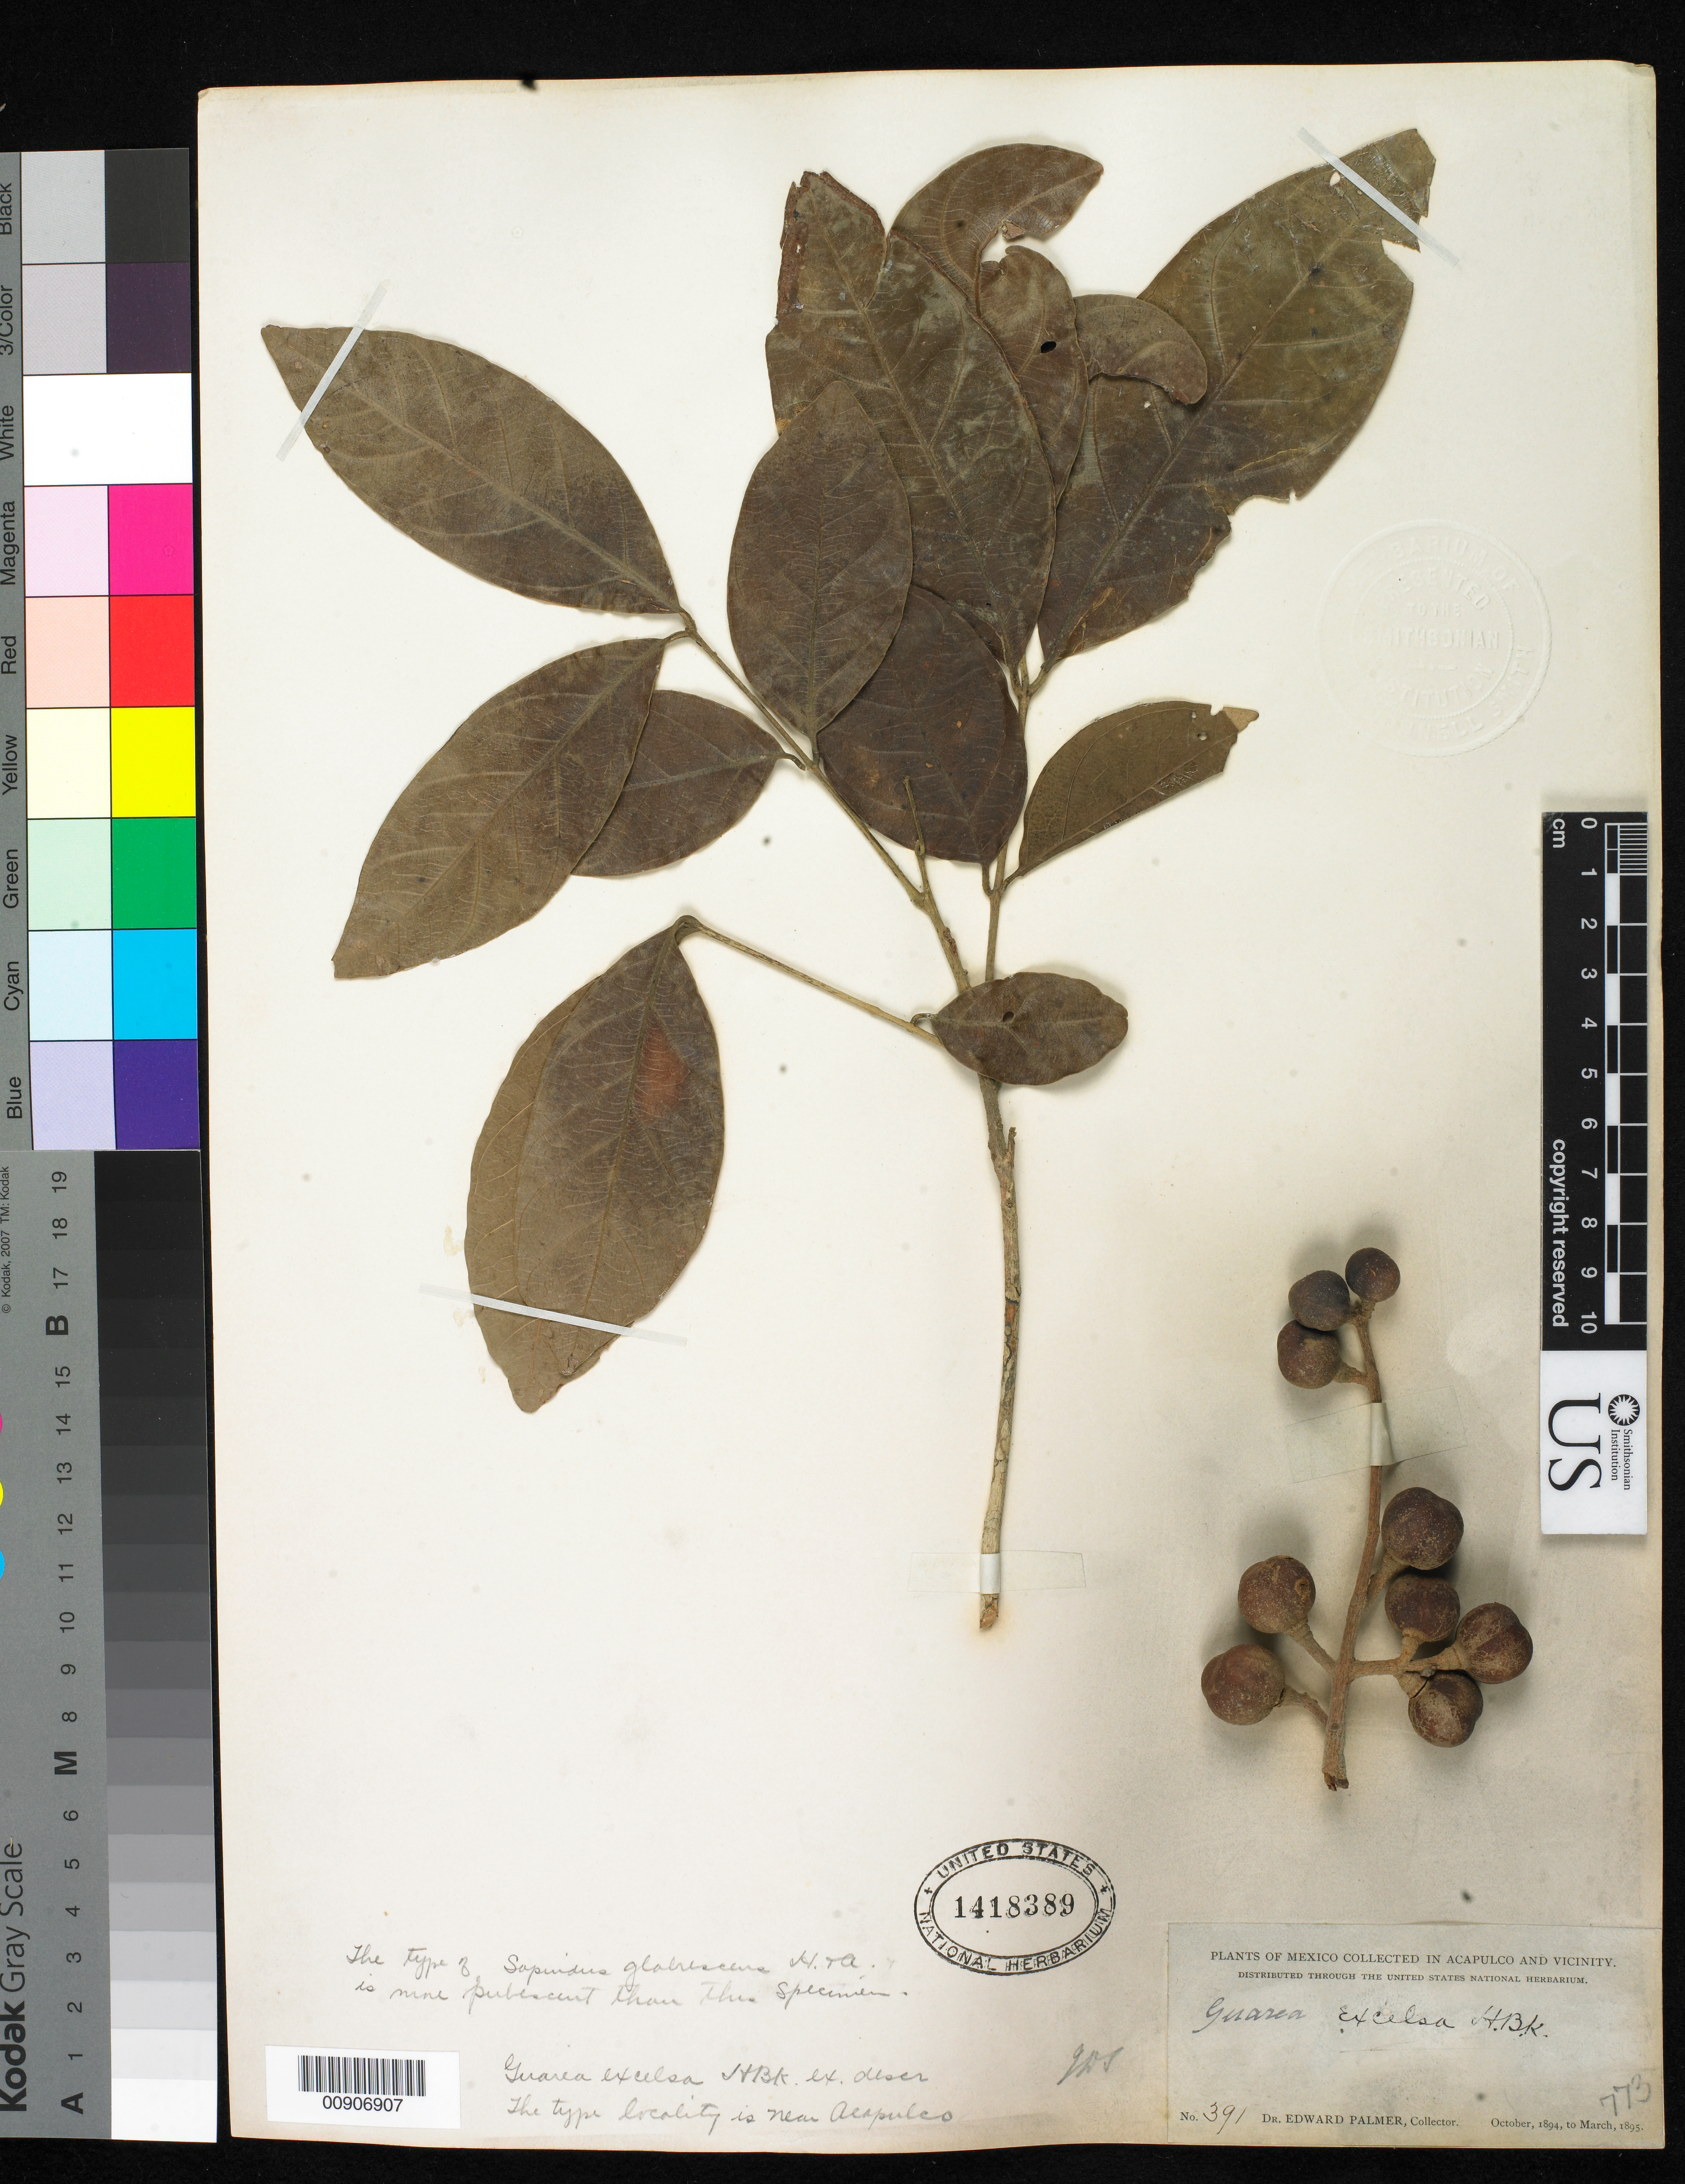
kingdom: Plantae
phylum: Tracheophyta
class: Magnoliopsida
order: Sapindales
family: Meliaceae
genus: Guarea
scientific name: Guarea excelsa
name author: Kunth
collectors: E. Palmer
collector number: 391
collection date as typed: Oct 1894 to -- Mar 1895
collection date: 1894-10/1895-03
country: Mexico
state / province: Guerrero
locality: Acapulco and vicinity.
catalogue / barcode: US 1418389